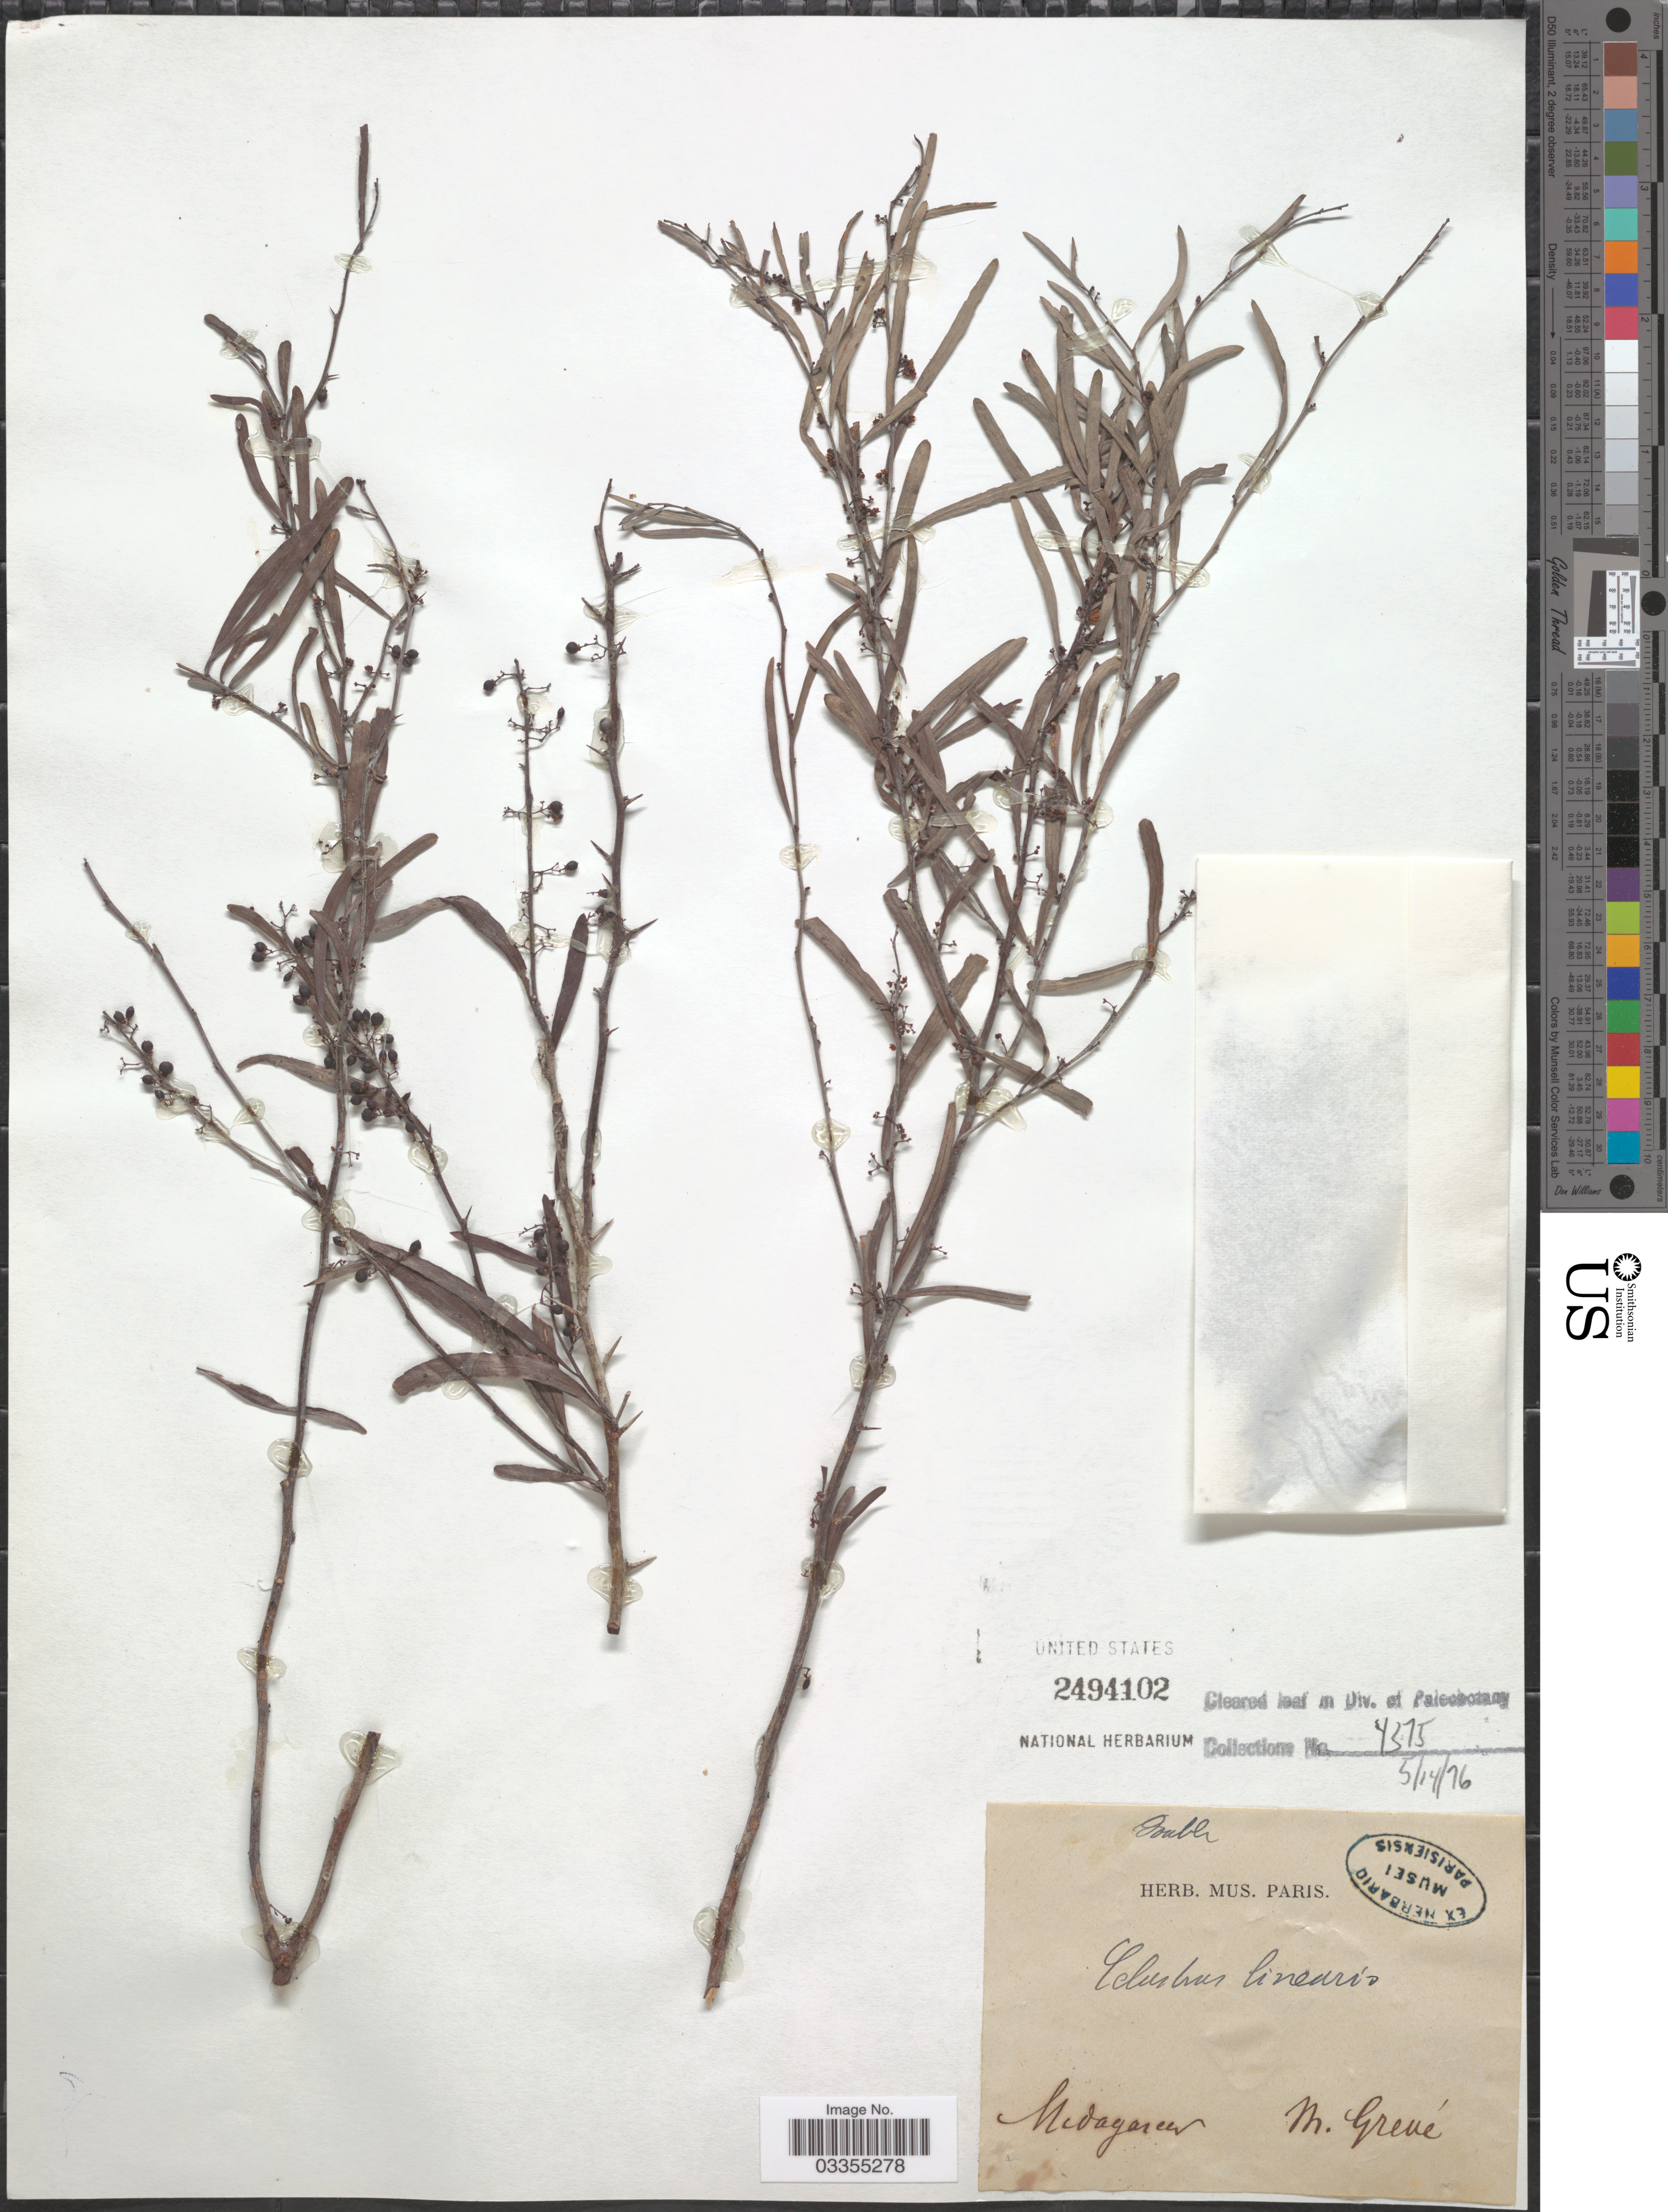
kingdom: Plantae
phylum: Tracheophyta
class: Magnoliopsida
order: Celastrales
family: Celastraceae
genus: Gymnosporia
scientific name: Gymnosporia linearis subsp. madagascariensis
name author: (Drake) Jordaan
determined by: Strong, Mark T., (BOT), Smithsonian Institution - National Museum of Natural History (UNITED STATES)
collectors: M. Greve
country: Madagascar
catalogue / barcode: US 2494102